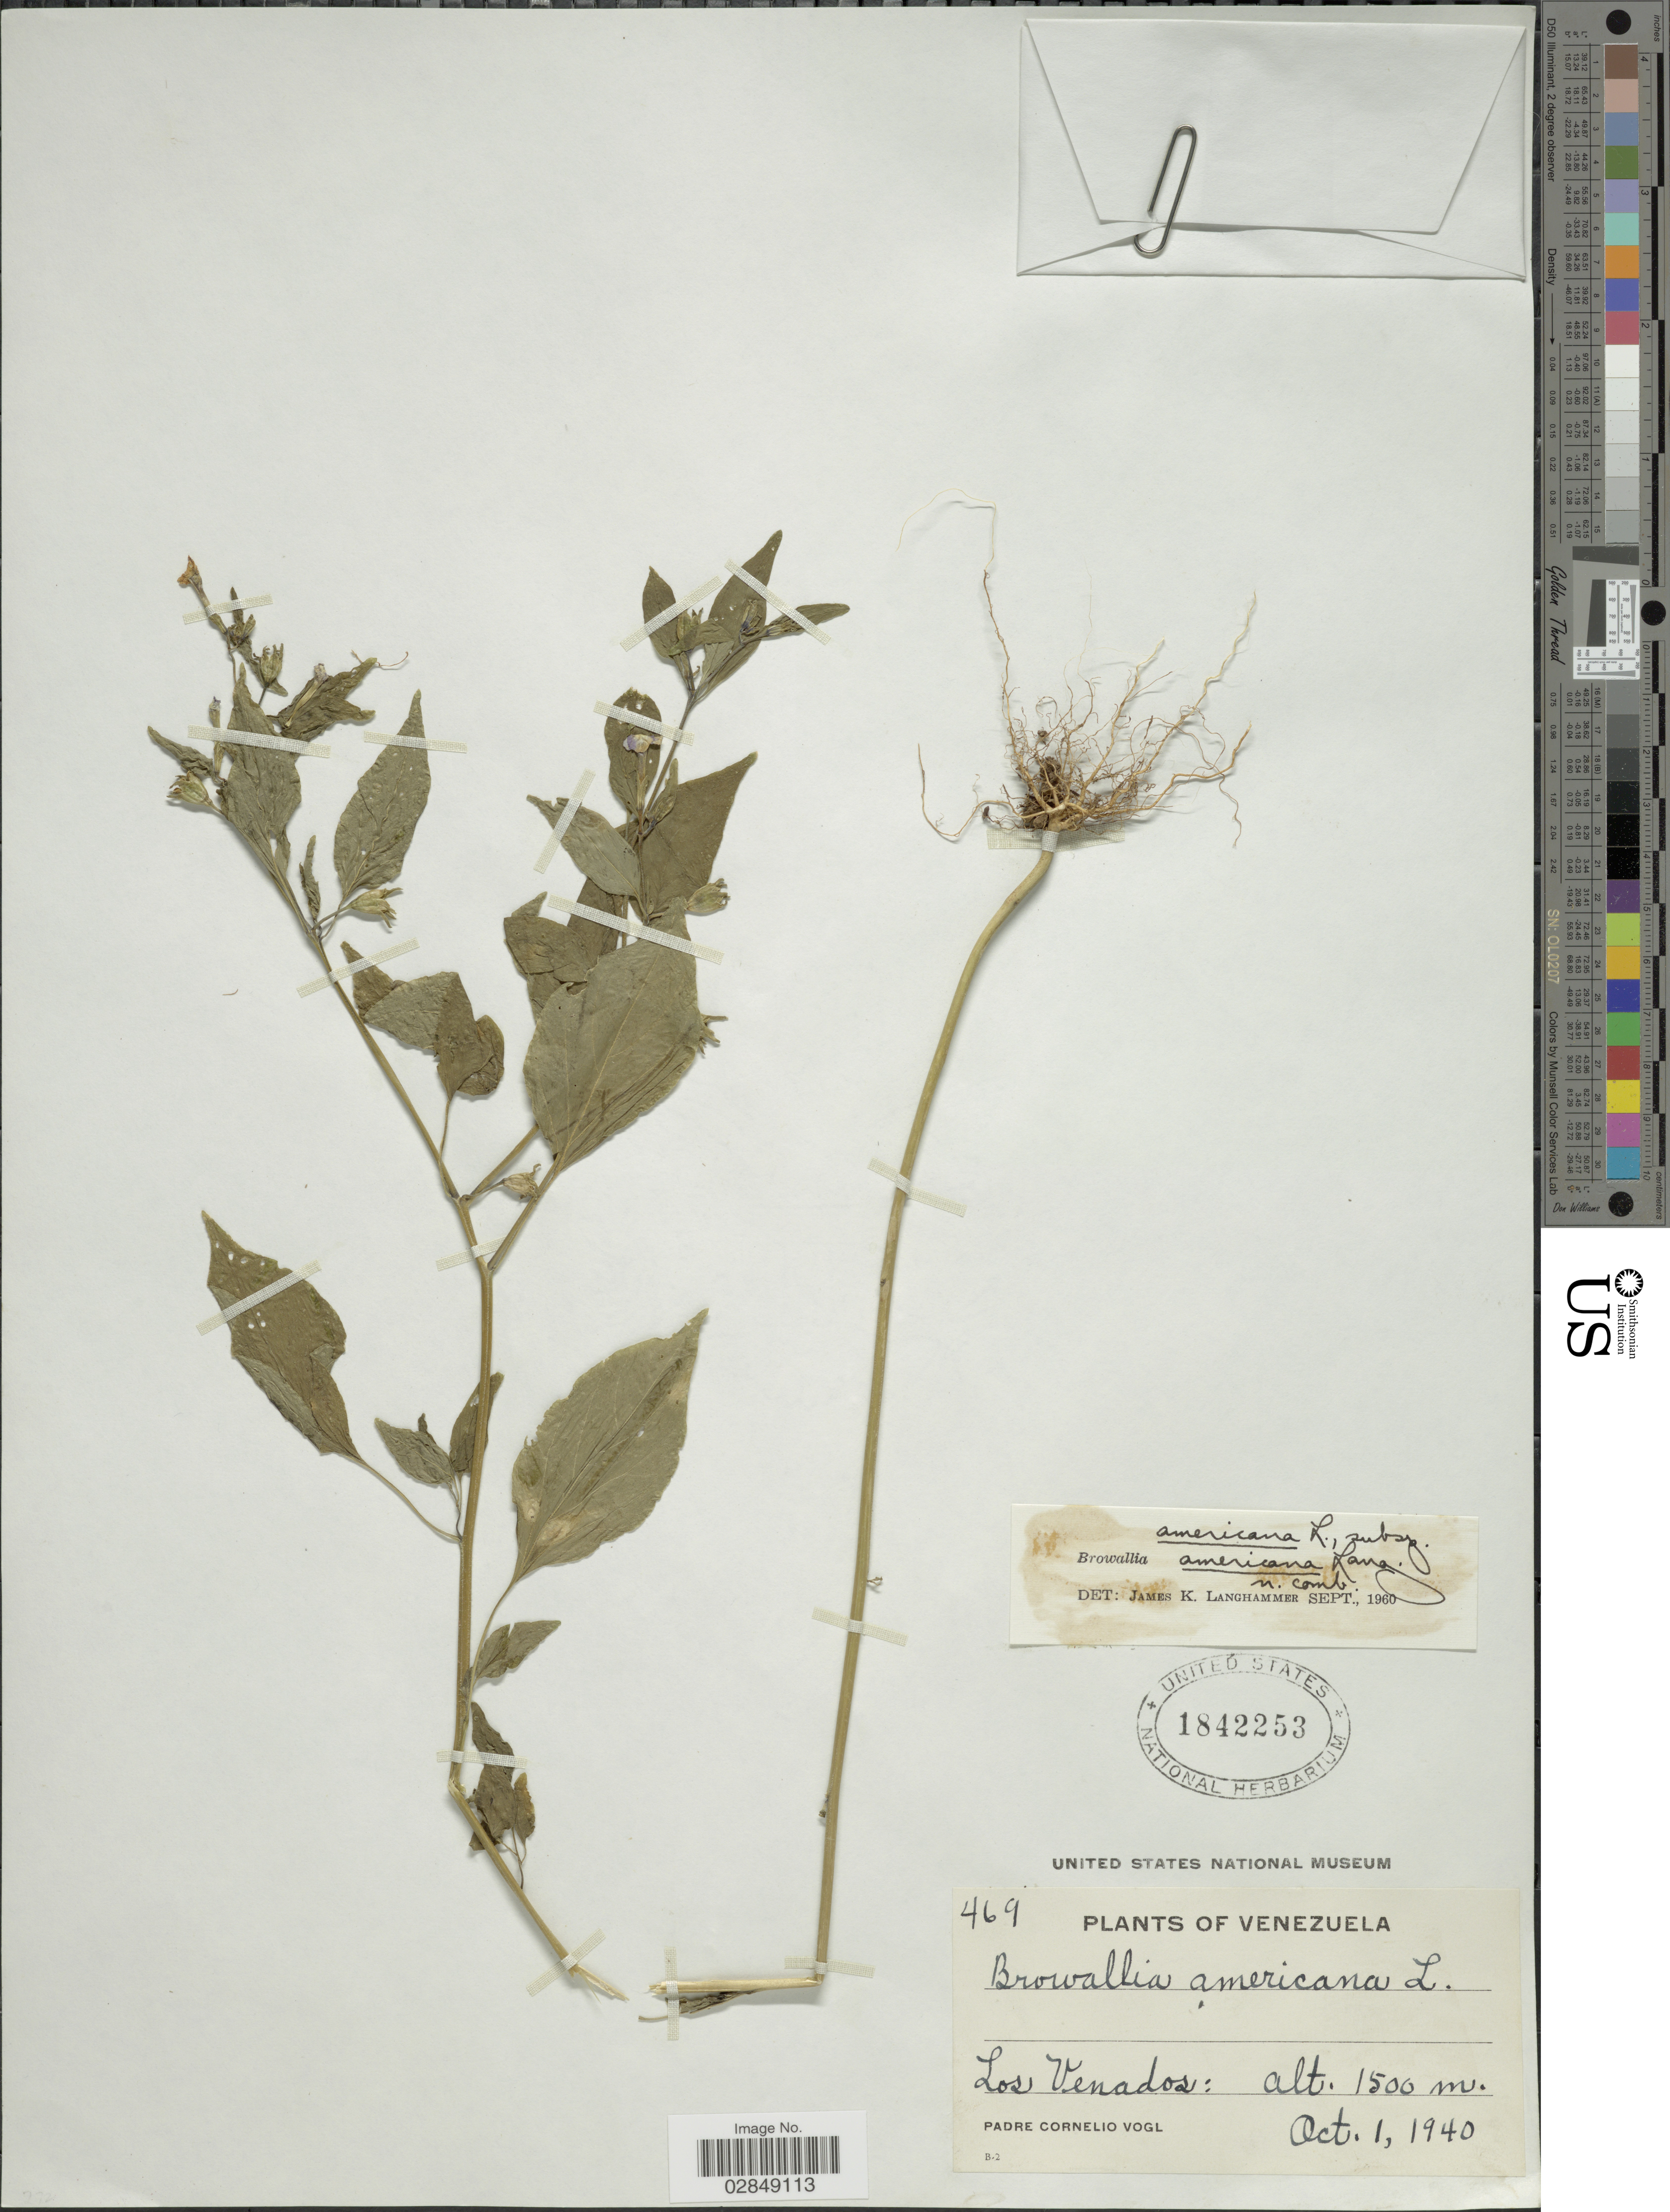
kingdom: Plantae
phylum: Tracheophyta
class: Magnoliopsida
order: Solanales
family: Solanaceae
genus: Browallia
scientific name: Browallia americana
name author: L.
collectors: P. Vogl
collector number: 469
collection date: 1940-10-01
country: Venezuela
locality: Los Venados.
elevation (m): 1500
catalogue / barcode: US 1842253